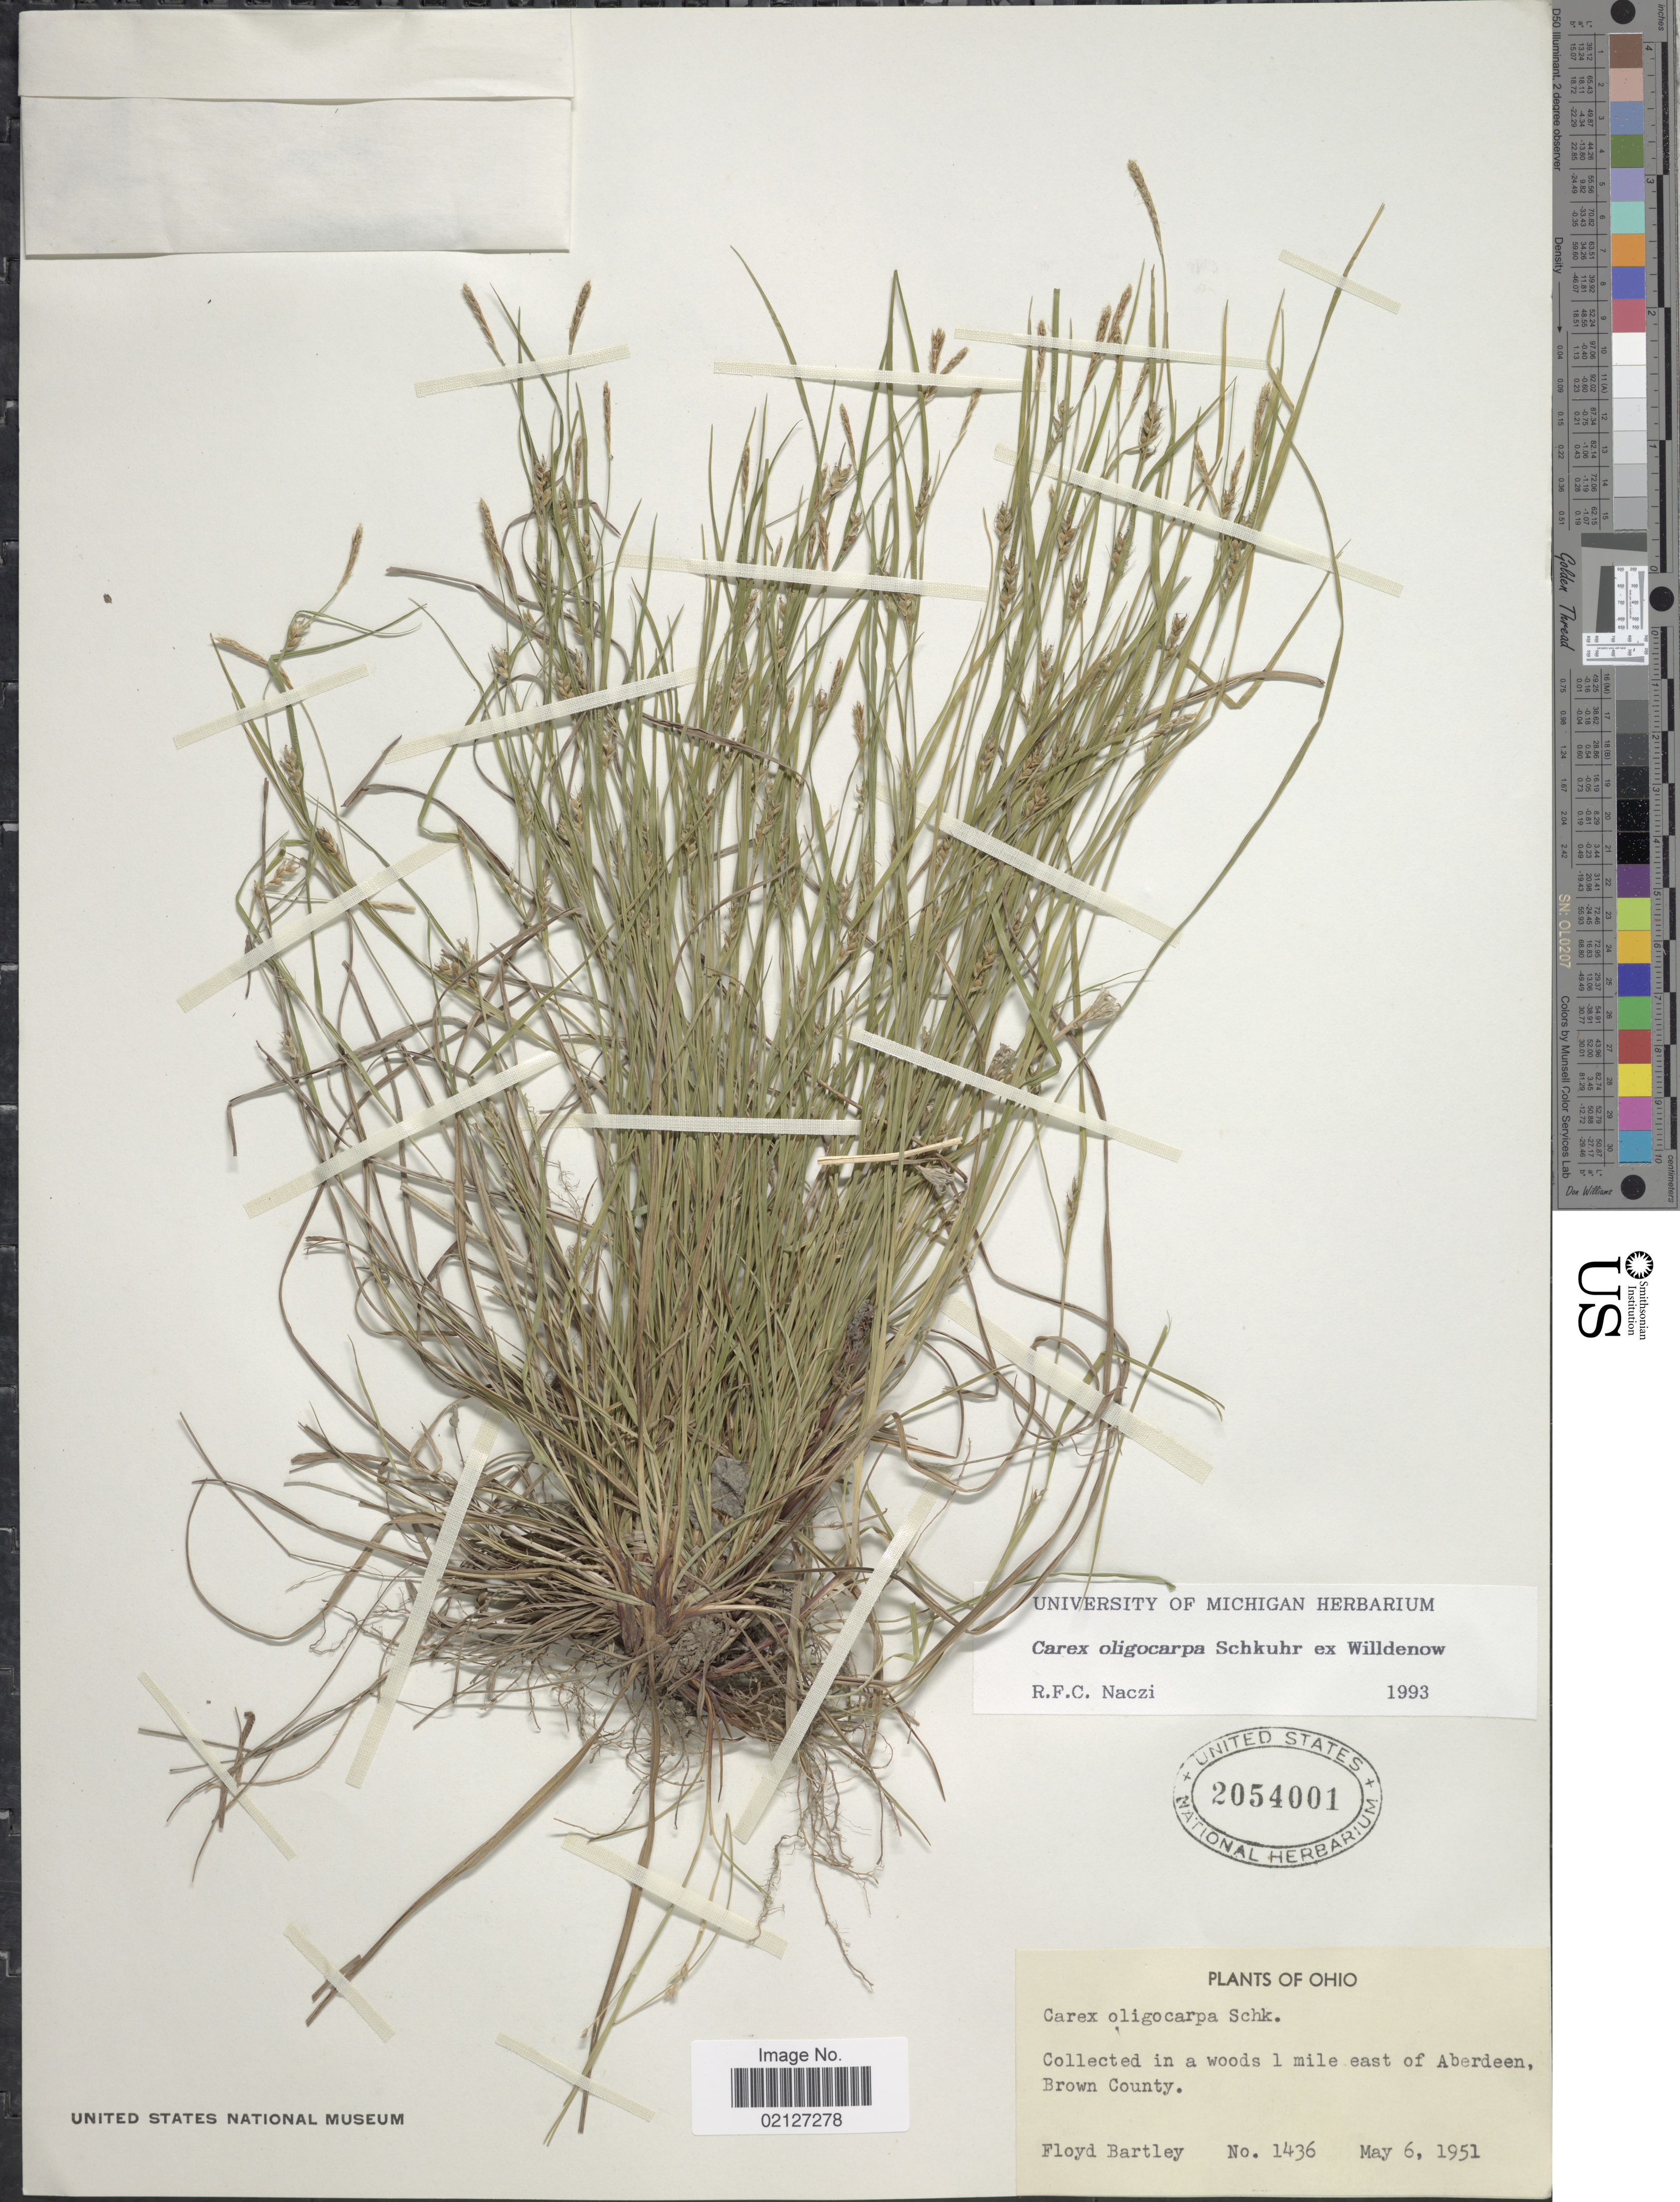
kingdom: Plantae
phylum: Tracheophyta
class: Liliopsida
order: Poales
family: Cyperaceae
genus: Carex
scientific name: Carex oligocarpa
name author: Willd.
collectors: F. Bartley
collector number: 1436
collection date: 1951-05-06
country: United States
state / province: Ohio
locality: In a woods 1 mile east of Aberdeen, Brown County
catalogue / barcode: US 2054001